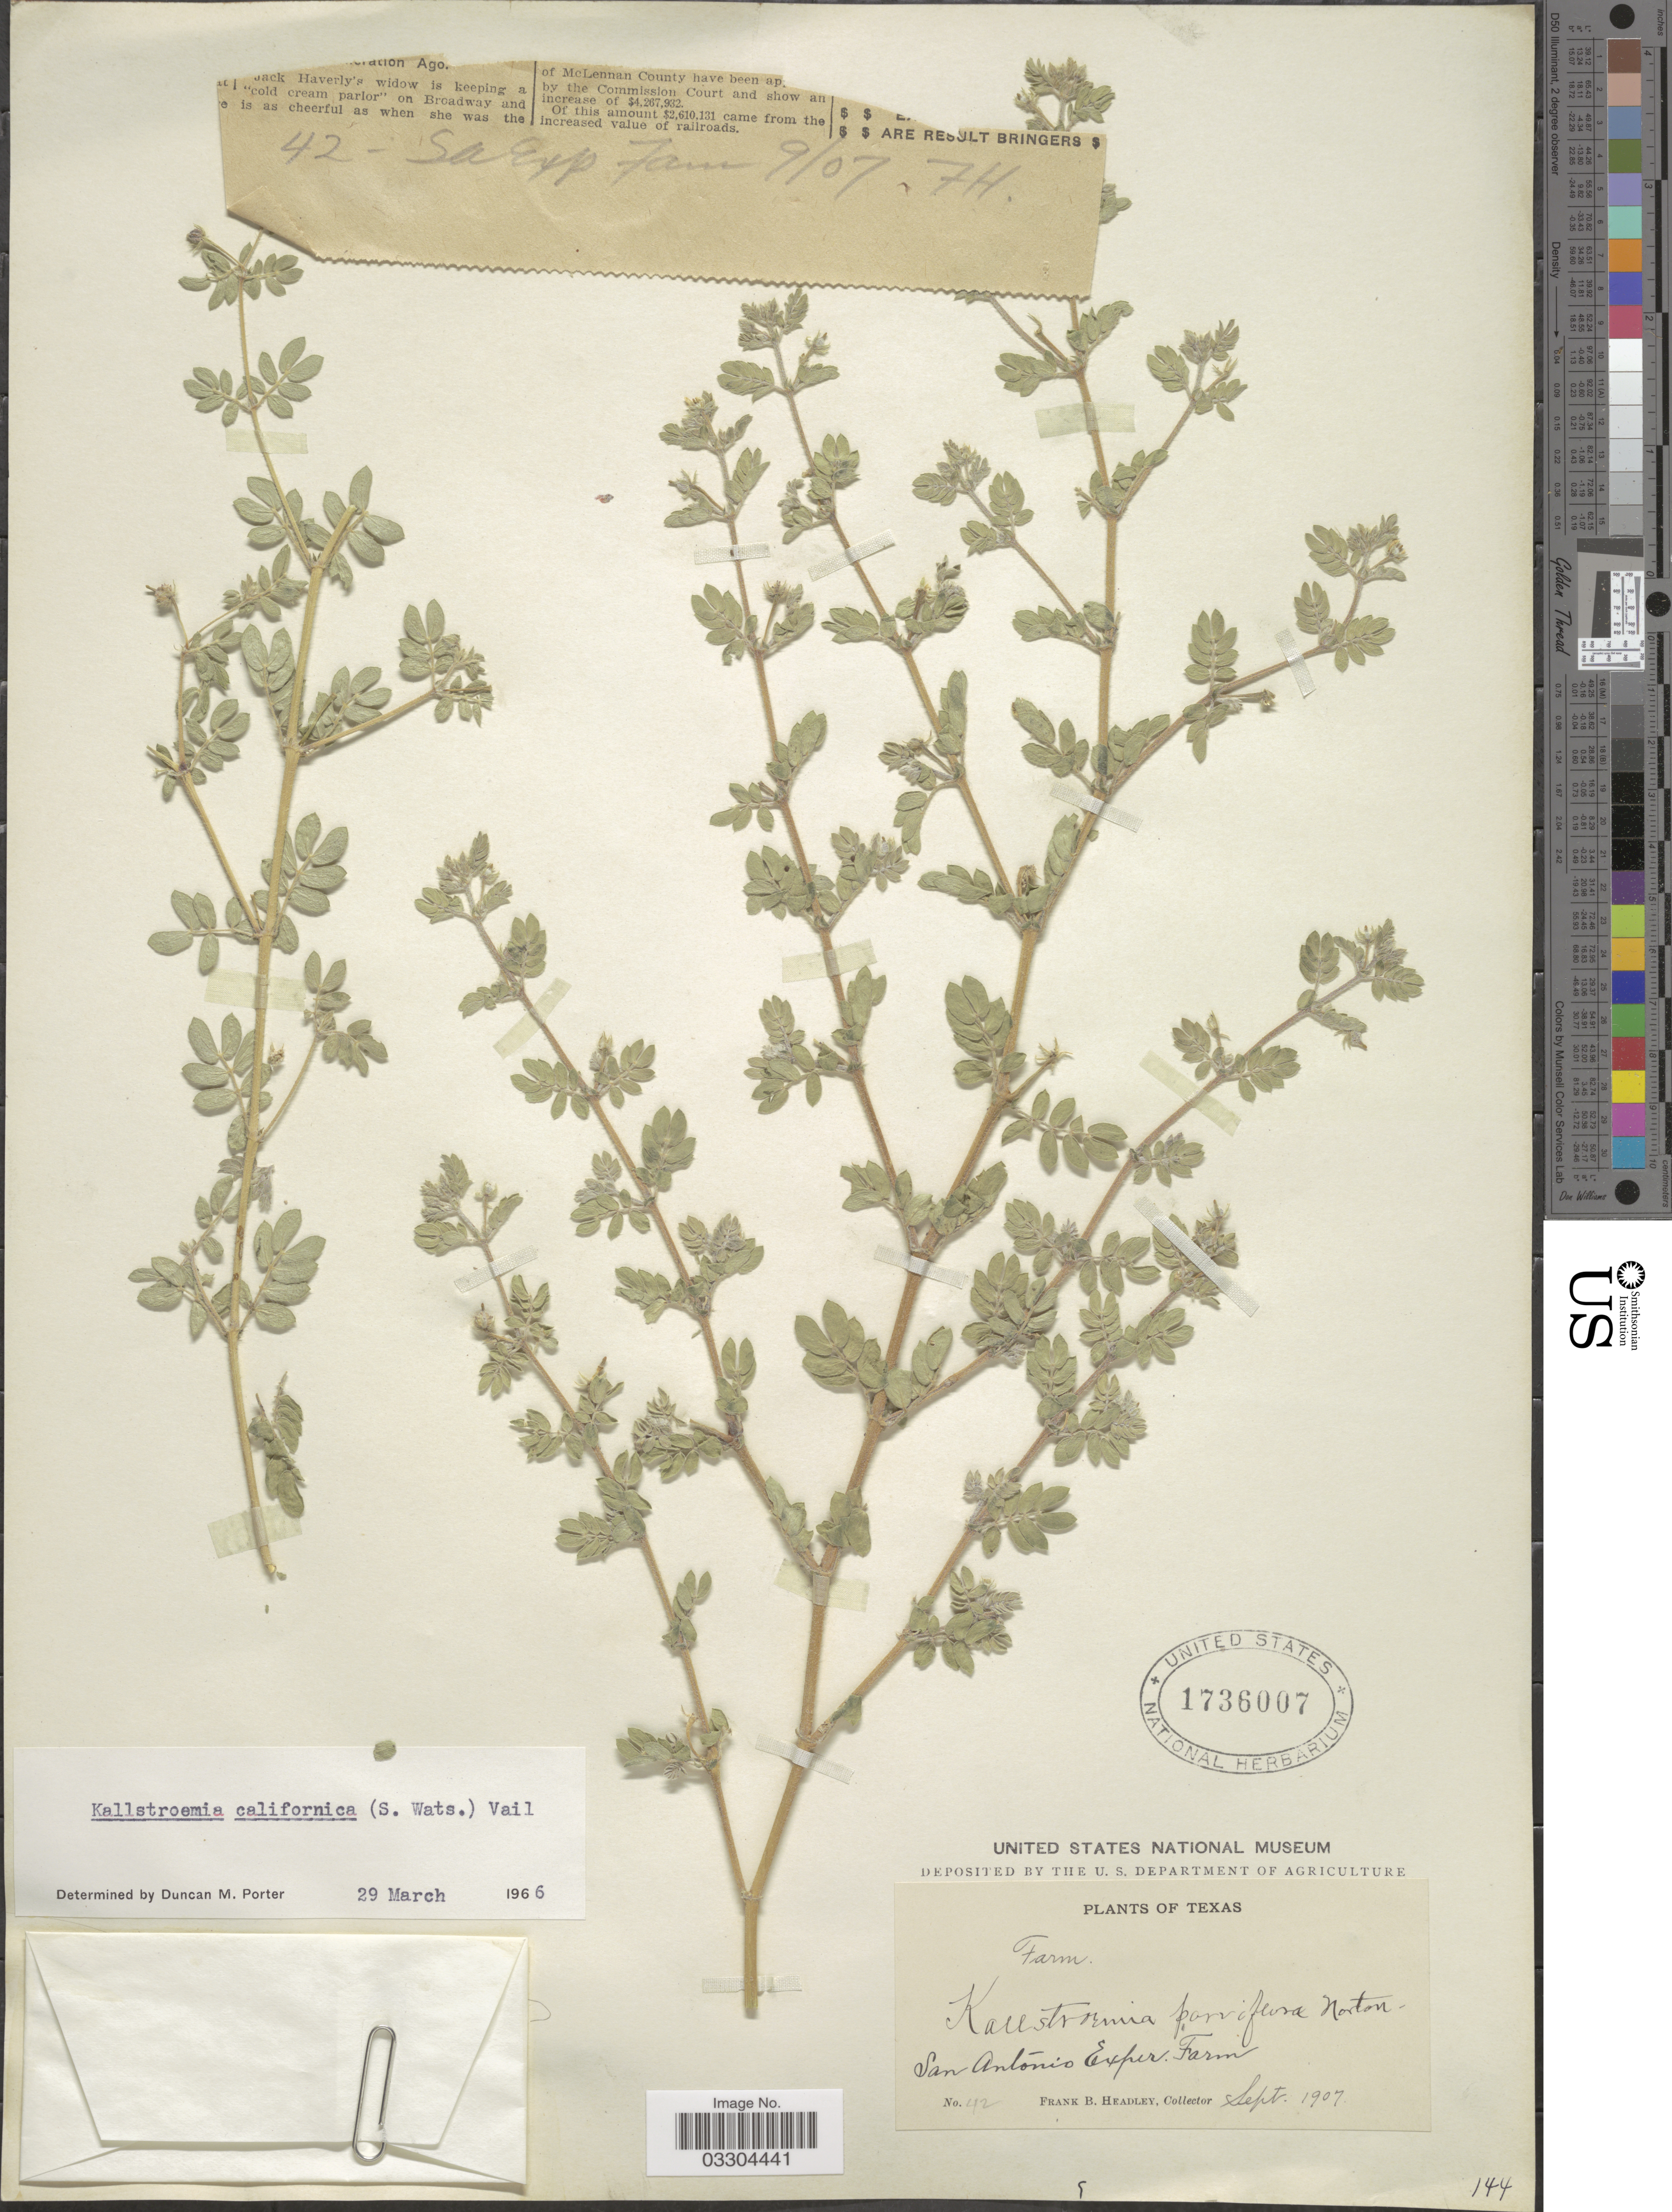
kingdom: Plantae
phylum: Tracheophyta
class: Magnoliopsida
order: Zygophyllales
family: Zygophyllaceae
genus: Kallstroemia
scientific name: Kallstroemia californica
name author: (S. Watson) Vail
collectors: F. B. Headley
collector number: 42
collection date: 1907-09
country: United States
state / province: Texas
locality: San Antonio Exper. Farm.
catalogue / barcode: US 1736007